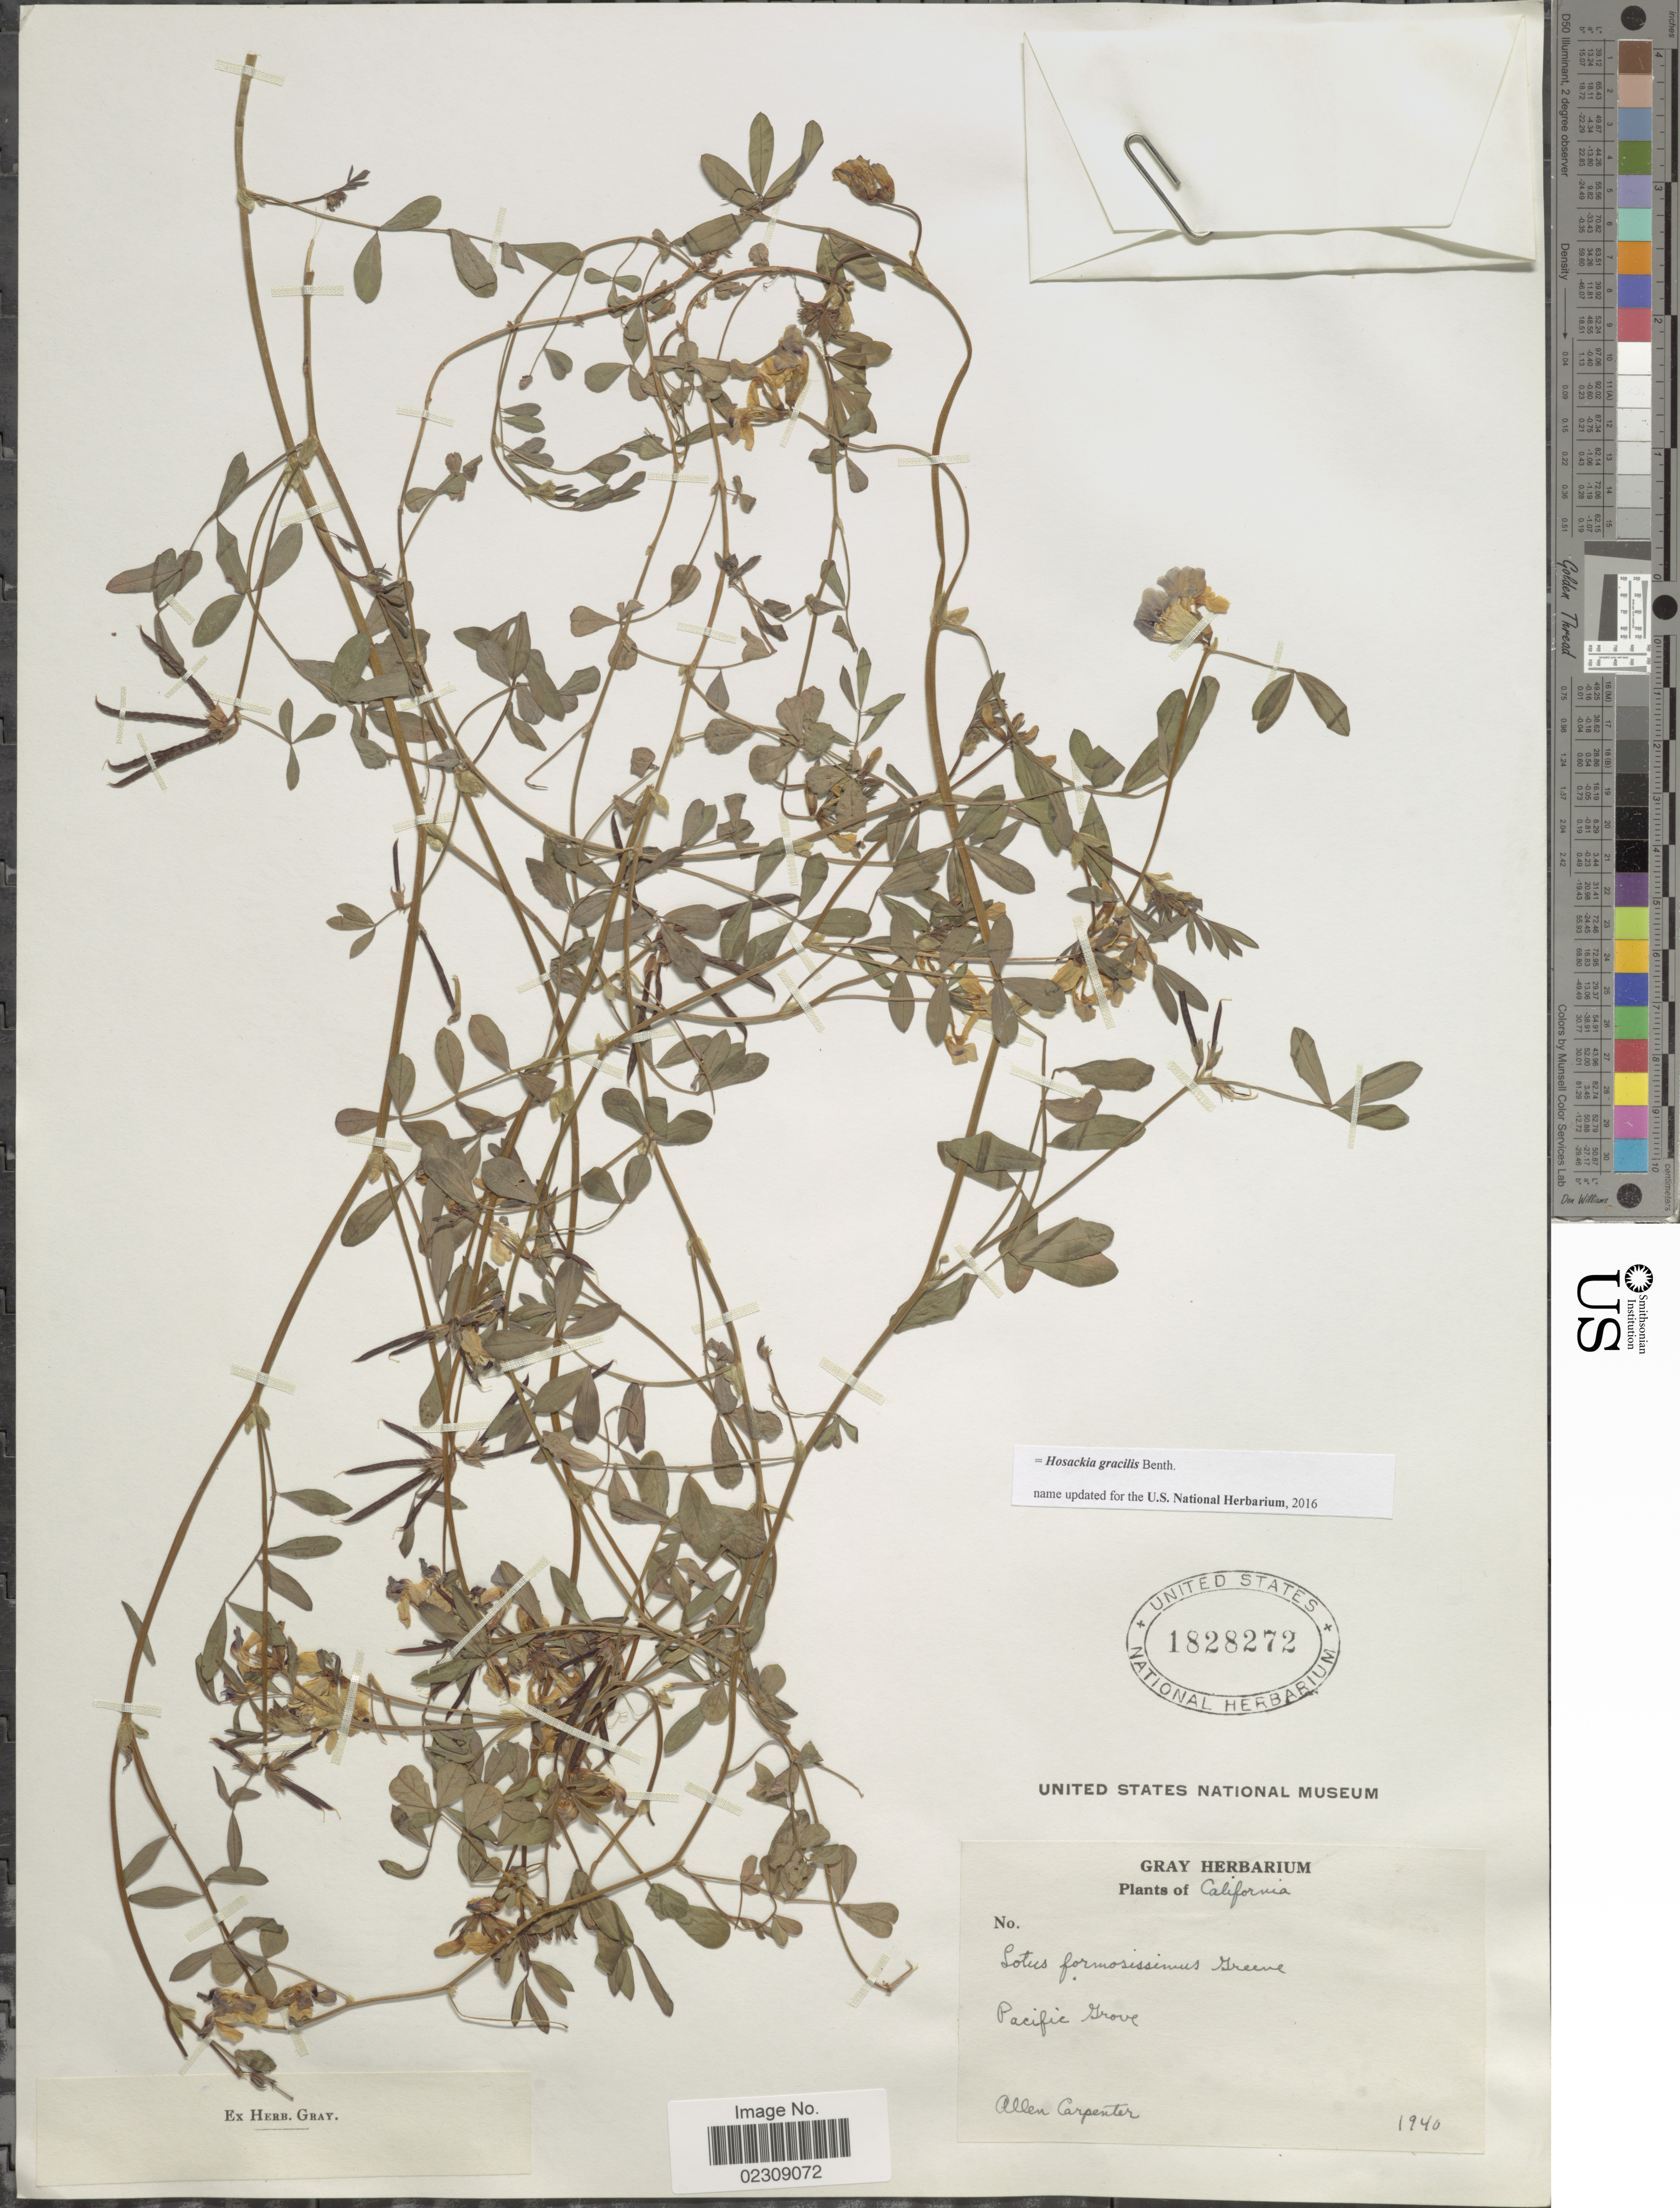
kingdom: Plantae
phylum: Tracheophyta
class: Magnoliopsida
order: Fabales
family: Fabaceae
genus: Hosackia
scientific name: Hosackia gracilis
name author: Benth.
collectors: A. Carpenter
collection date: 1940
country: United States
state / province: California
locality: Pacific Grove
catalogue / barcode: US 1828272